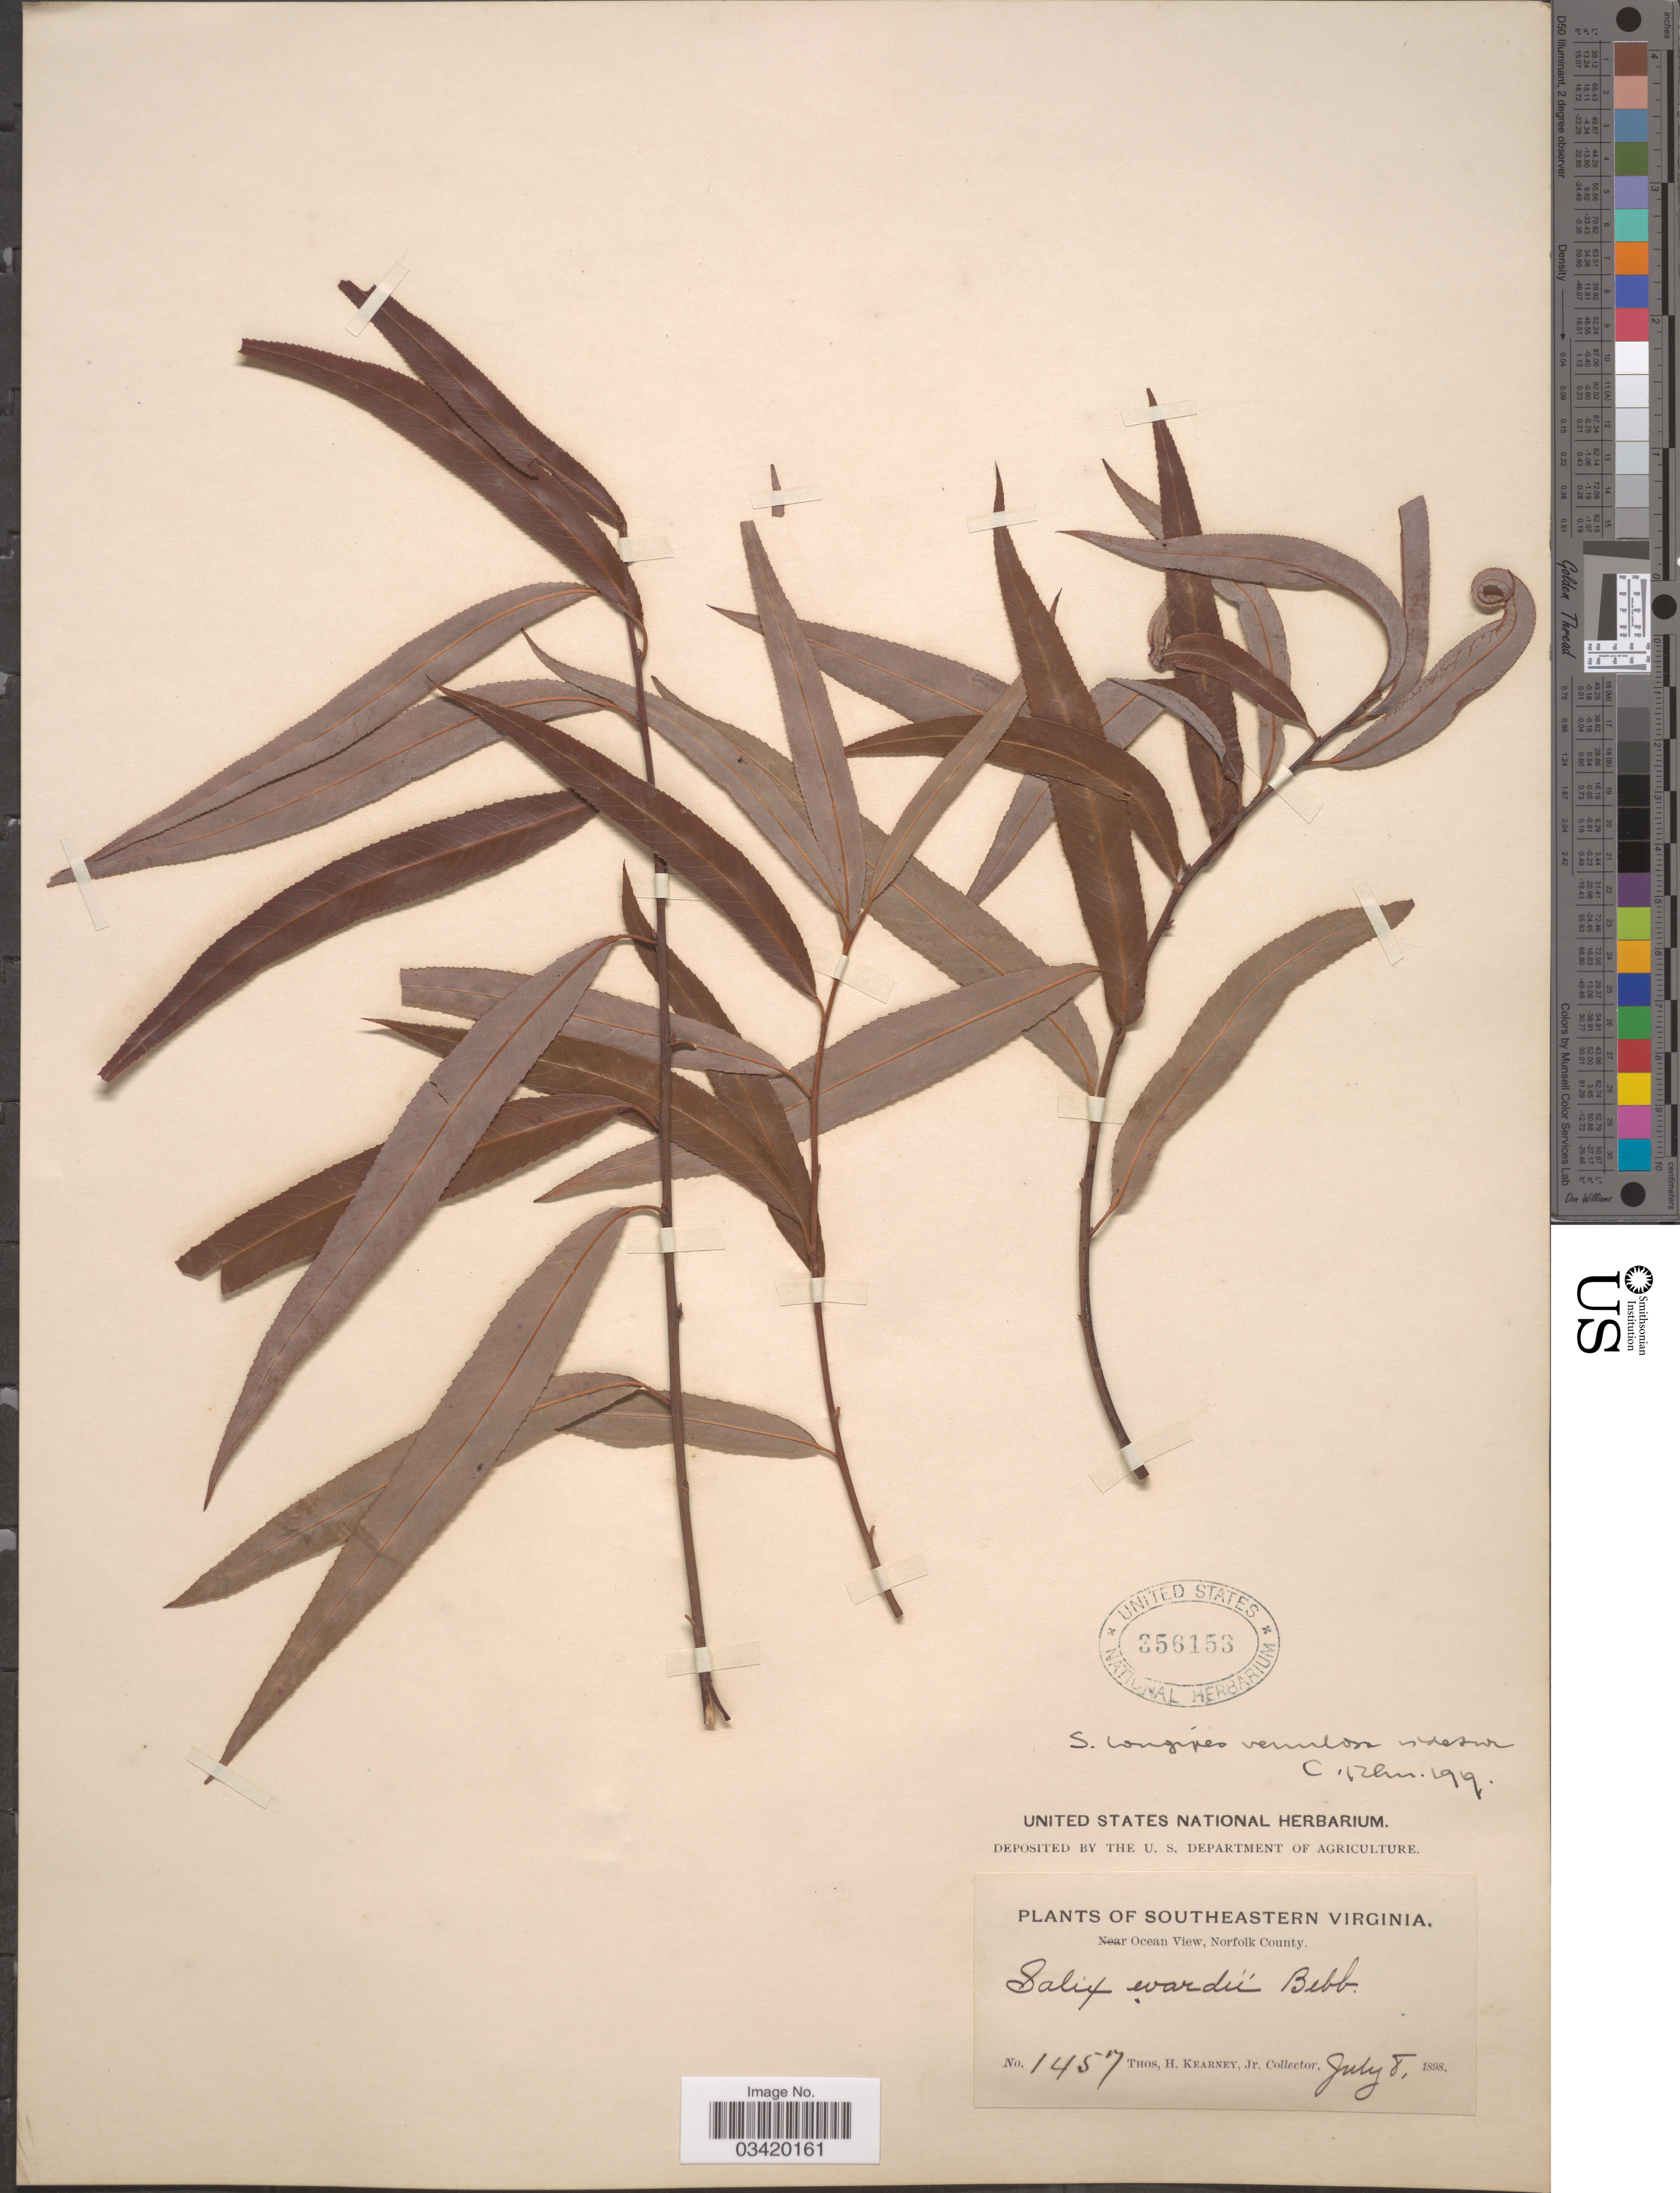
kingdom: Plantae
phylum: Tracheophyta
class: Magnoliopsida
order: Malpighiales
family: Salicaceae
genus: Salix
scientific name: Salix caroliniana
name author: Michx.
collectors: T. H. Kearney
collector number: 1457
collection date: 1898-07-08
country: United States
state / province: Virginia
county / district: City of Norfolk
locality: Southeastern Virginia. Ocean View, Norfolk County.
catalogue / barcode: US 356153